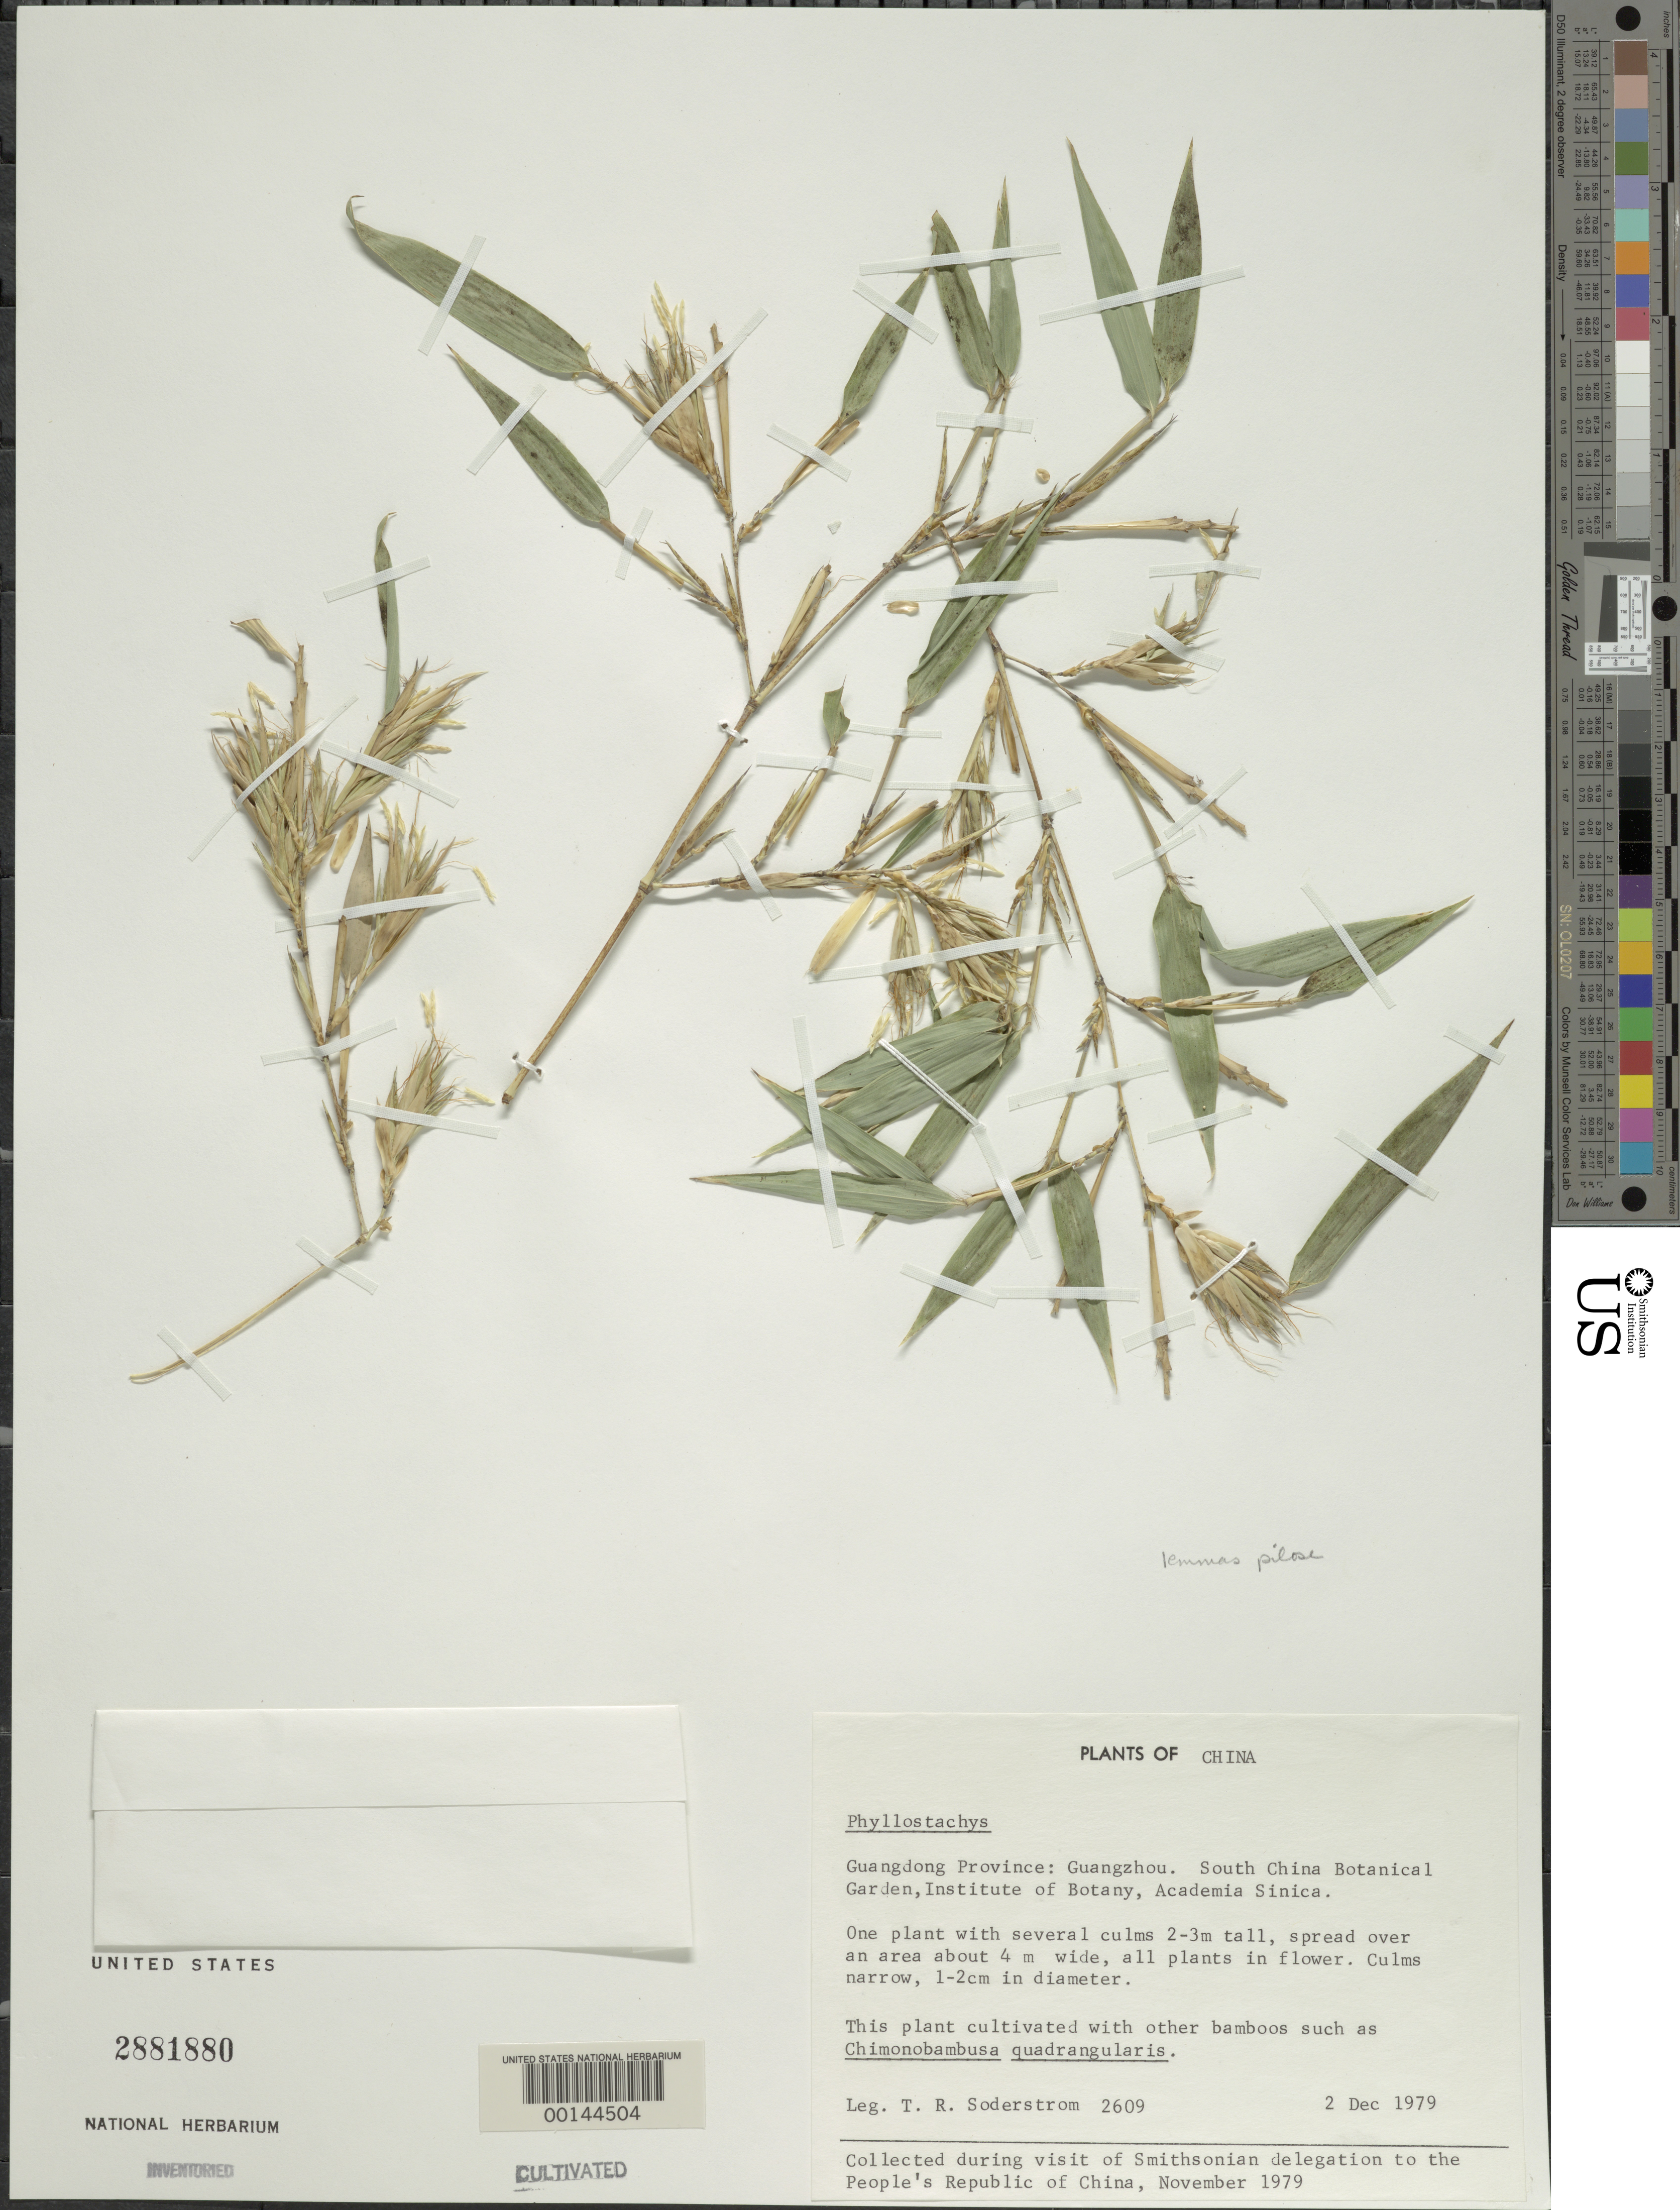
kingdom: Plantae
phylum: Tracheophyta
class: Liliopsida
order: Poales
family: Poaceae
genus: Phyllostachys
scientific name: Phyllostachys sp.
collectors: T. R. Soderstrom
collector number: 2609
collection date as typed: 02 Dec 1979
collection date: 1979-12-02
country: China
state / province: Guangdong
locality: Guangzhou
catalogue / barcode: US 2881880